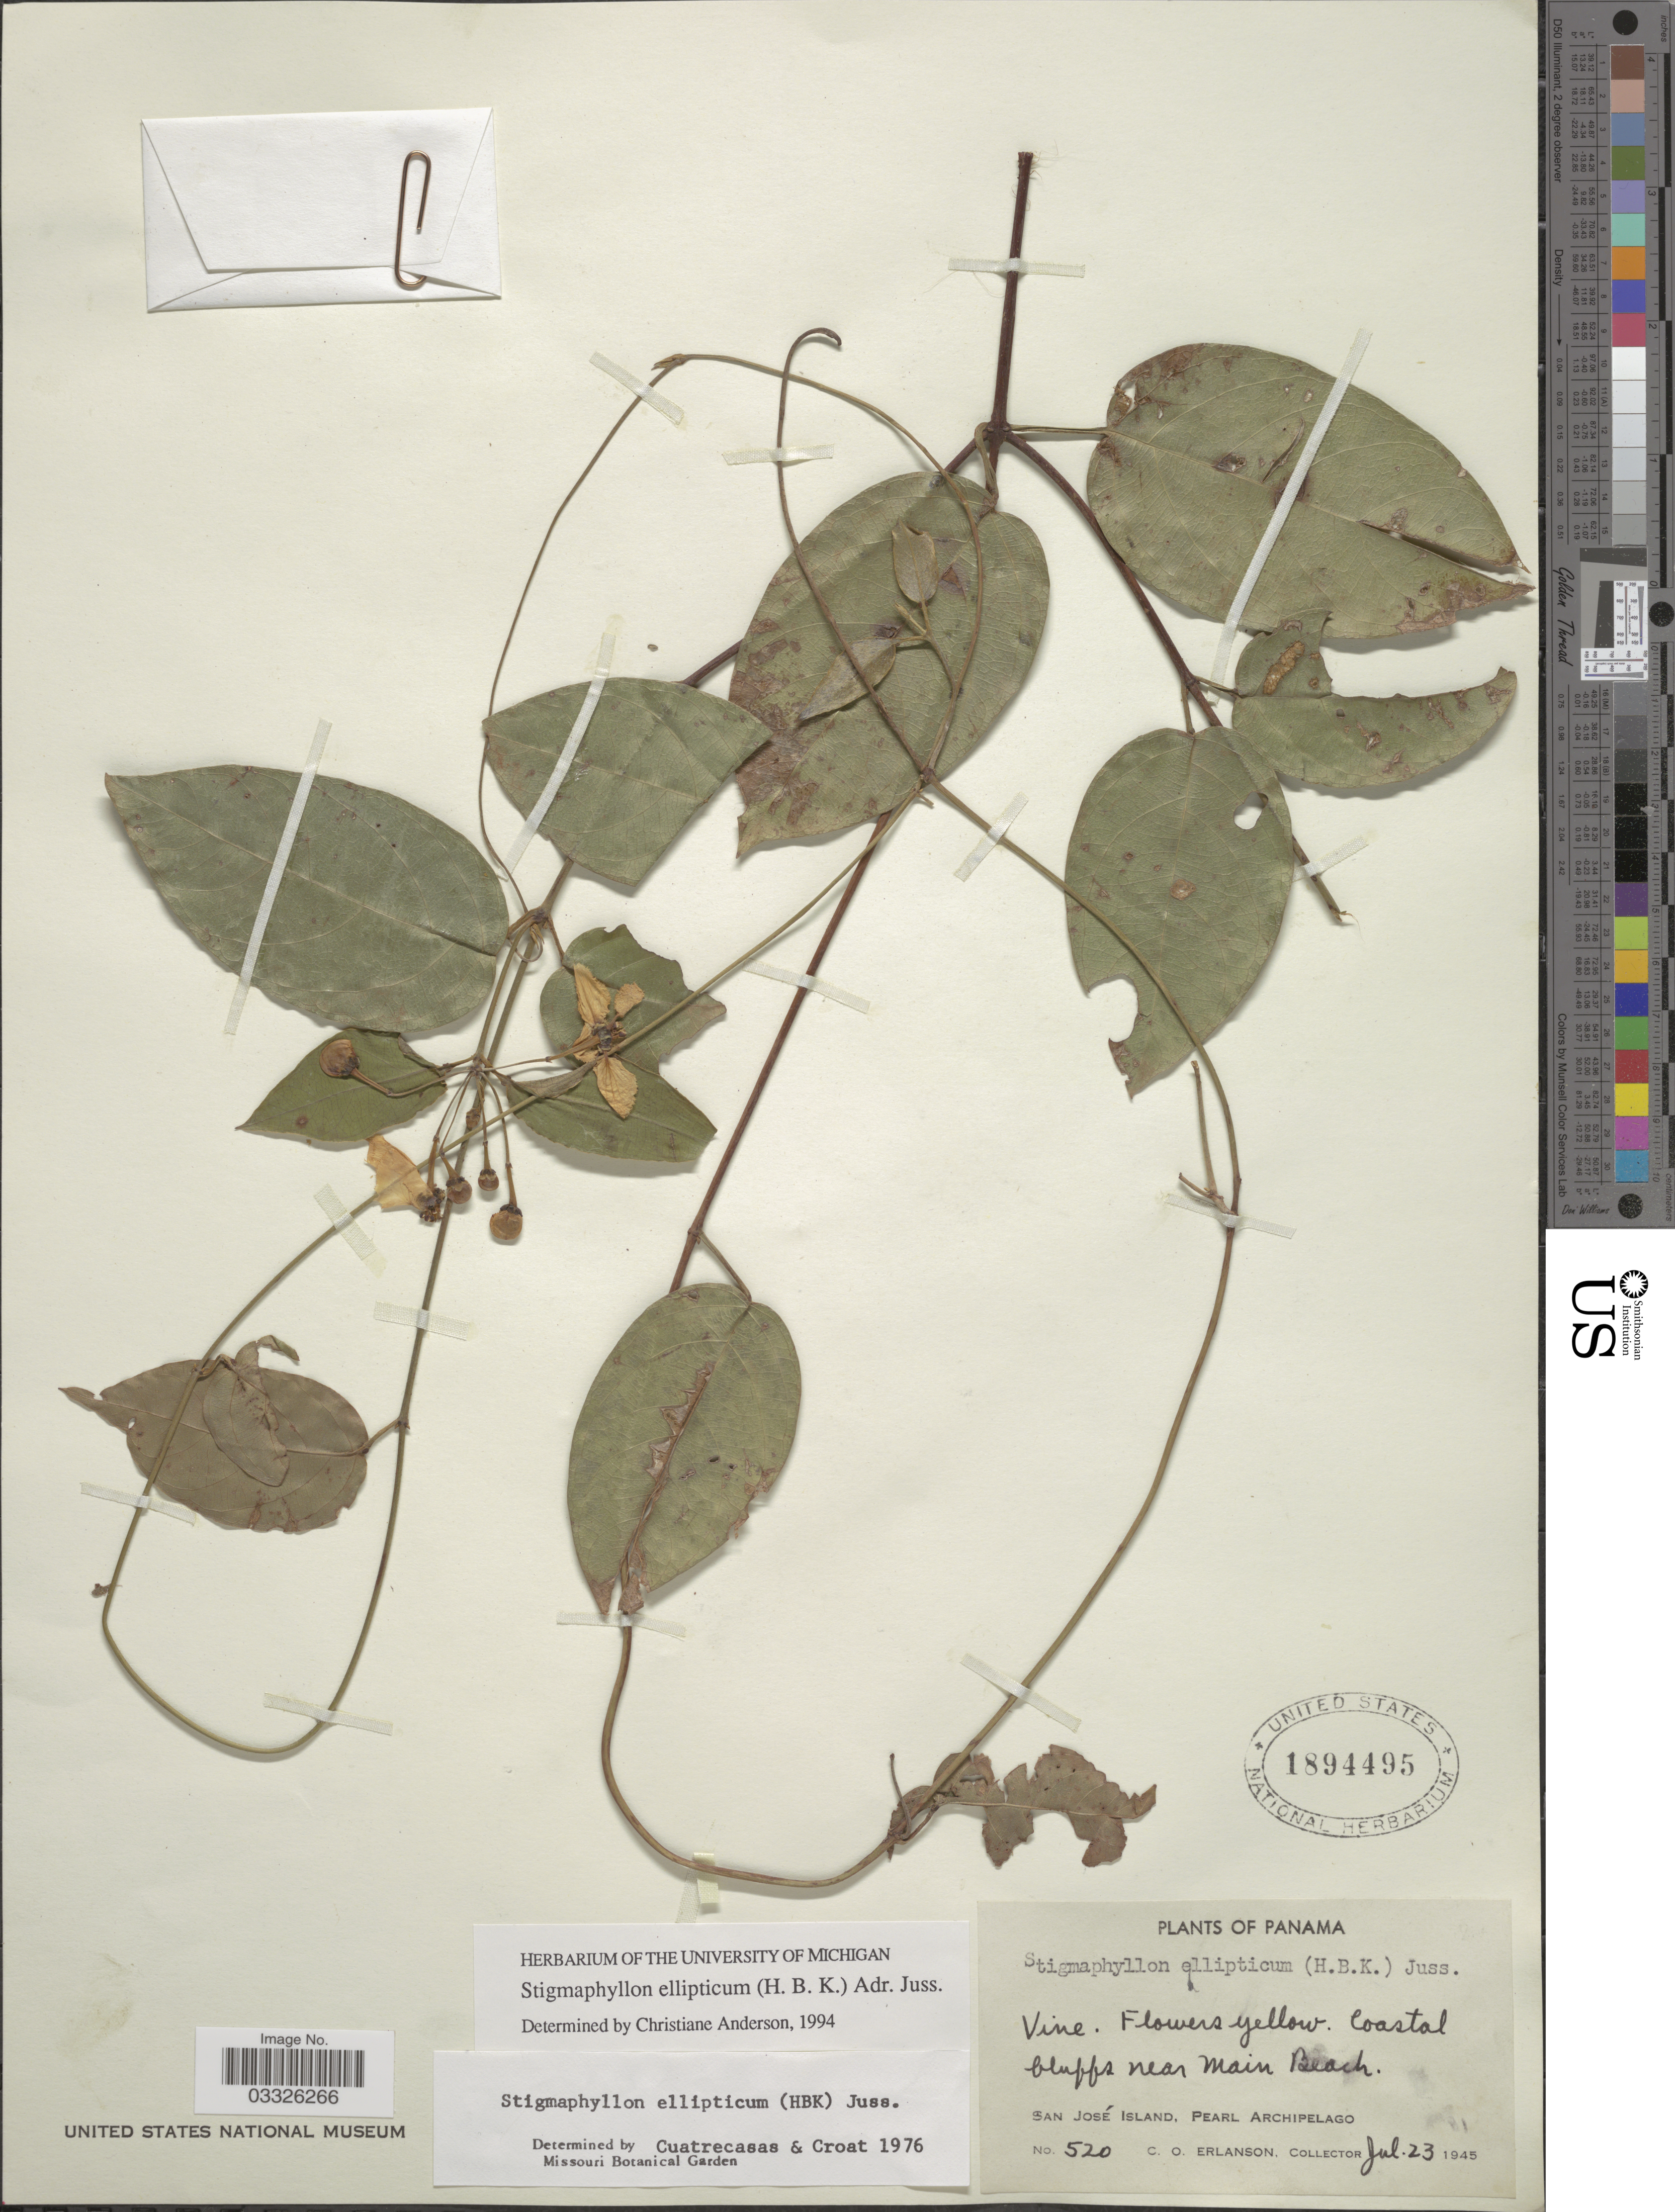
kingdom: Plantae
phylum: Tracheophyta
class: Magnoliopsida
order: Malpighiales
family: Malpighiaceae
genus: Stigmaphyllon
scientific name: Stigmaphyllon ellipticum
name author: (Kunth) A. Juss.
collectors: C. O. Erlanson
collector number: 520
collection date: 1945-07-23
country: Panama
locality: Coastal bluffs near Main Beach. San José Island, Pearl Archipelago.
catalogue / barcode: US 1894495